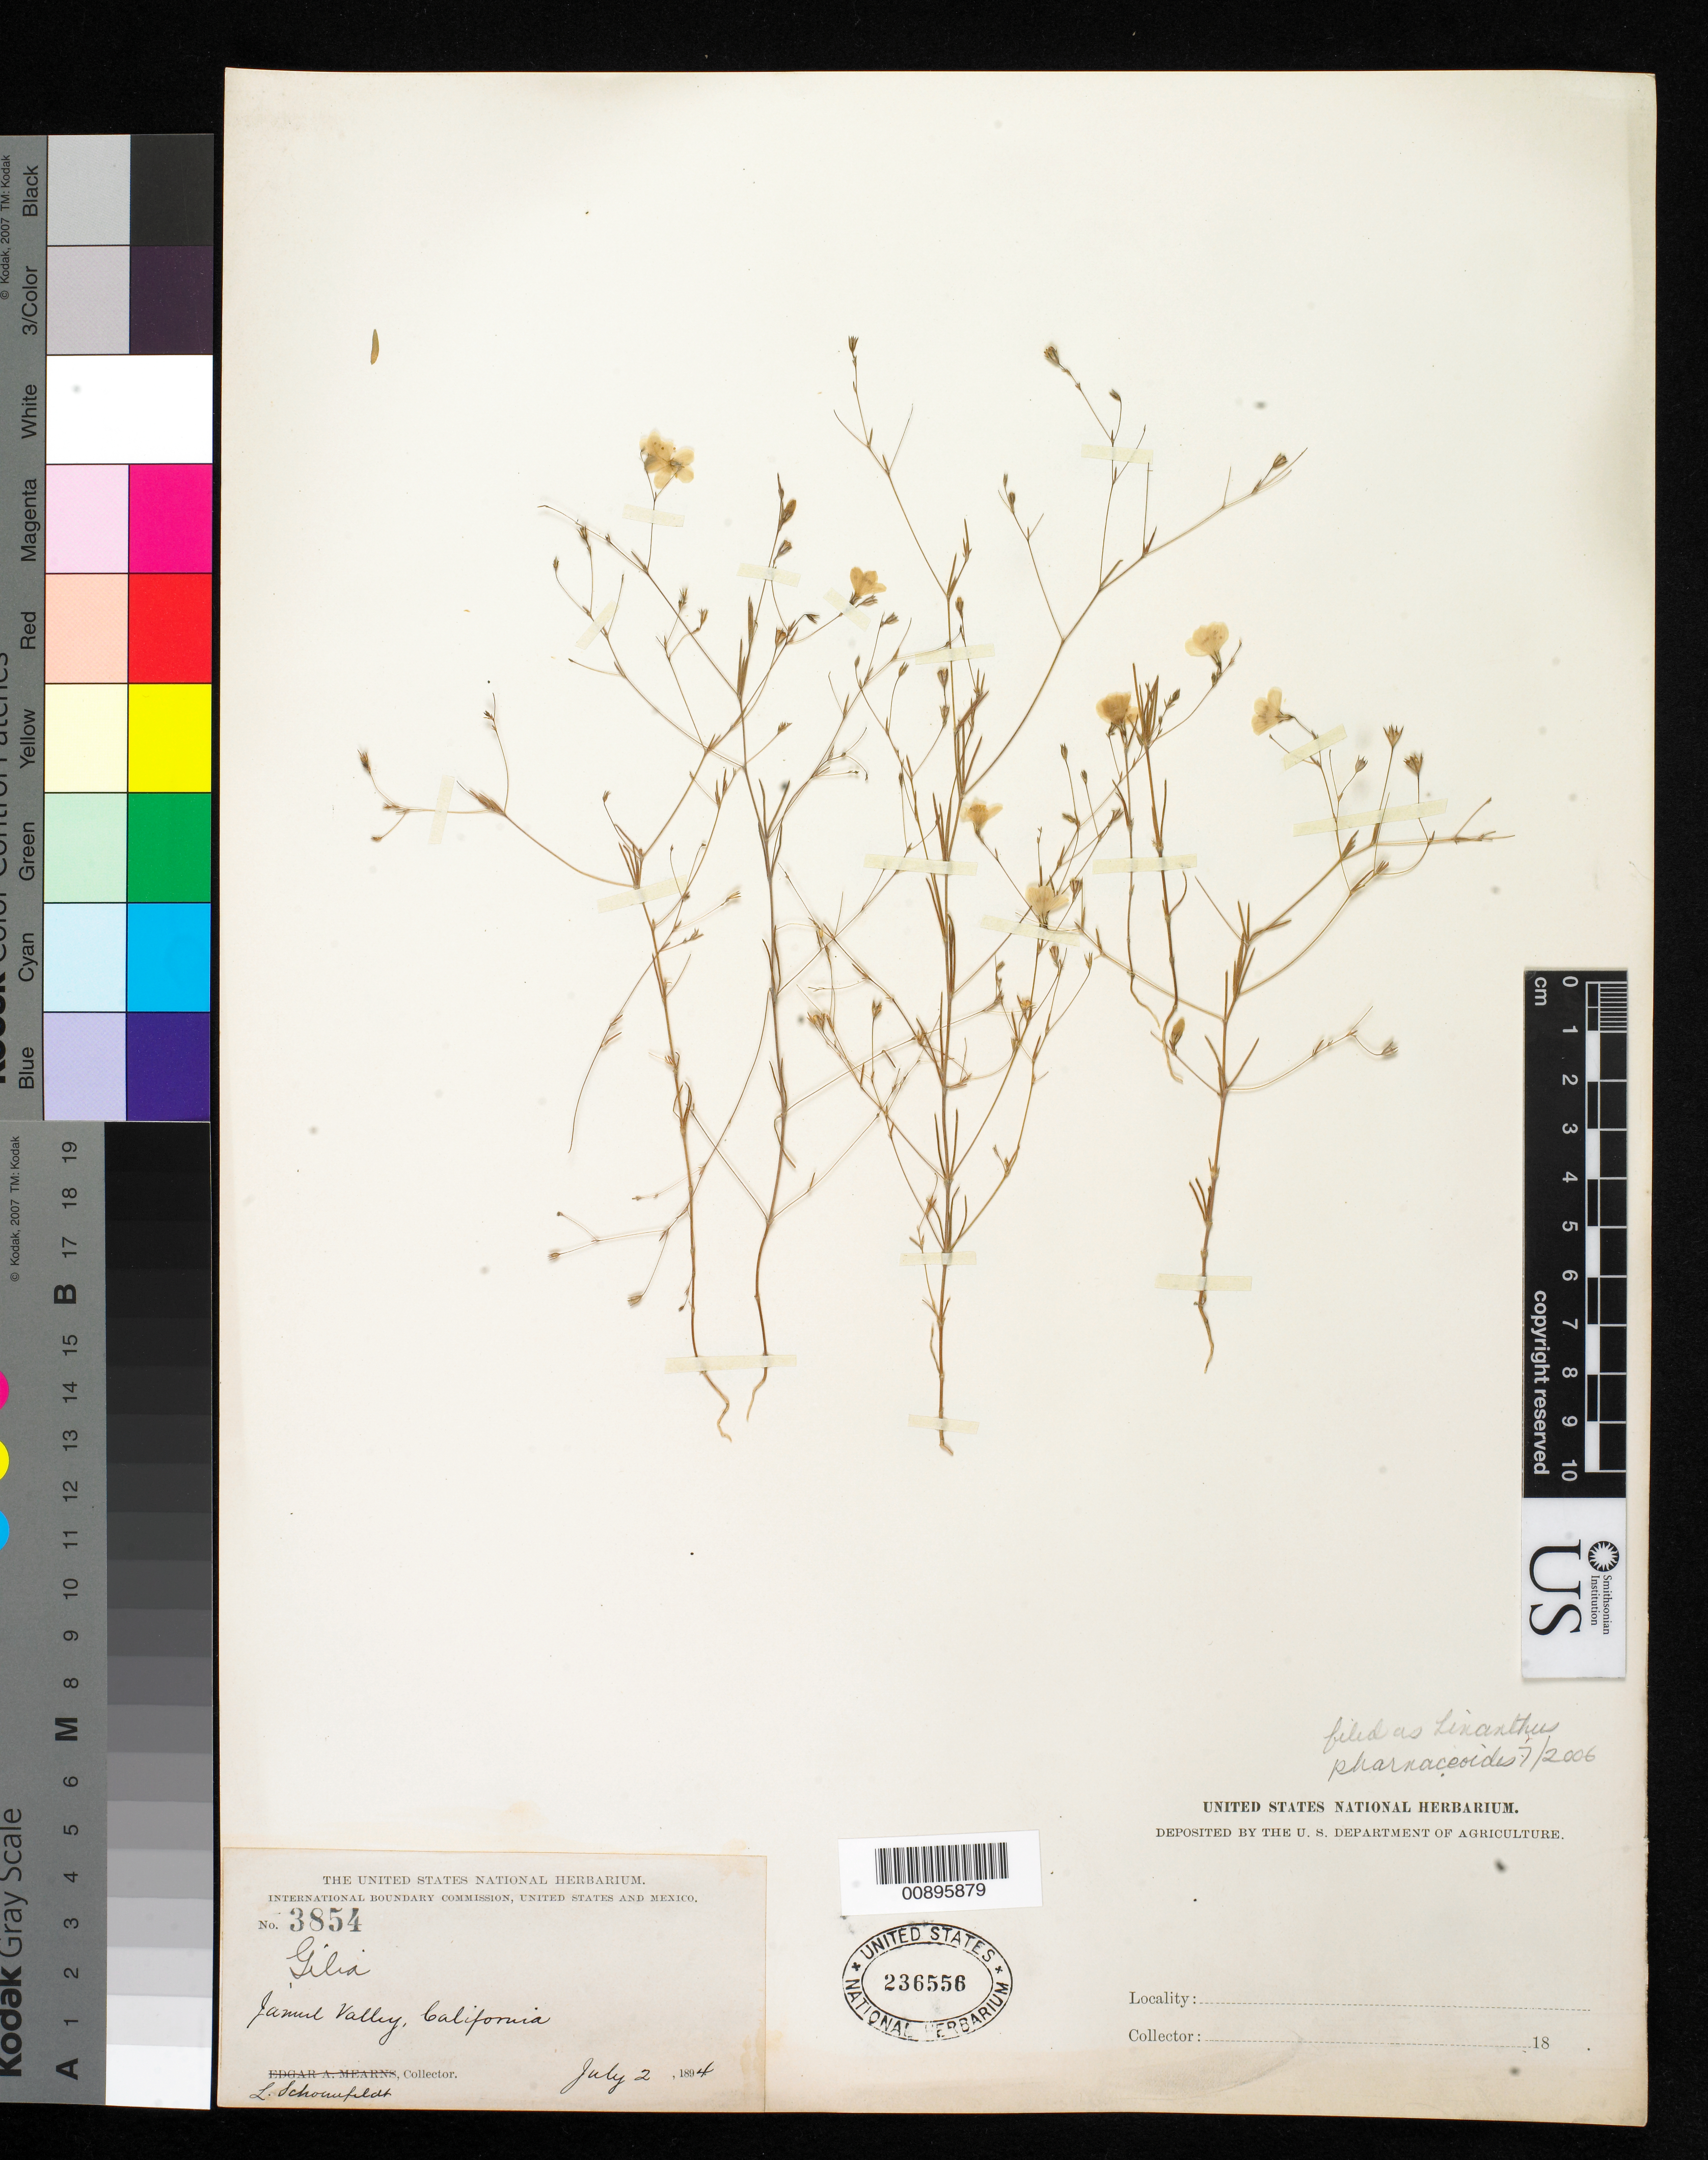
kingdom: Plantae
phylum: Tracheophyta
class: Magnoliopsida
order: Ericales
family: Polemoniaceae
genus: Leptosiphon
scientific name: Leptosiphon liniflorus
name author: (Benth.) J.M. Porter & L.A. Johnson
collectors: L. Schoenfeldt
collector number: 3854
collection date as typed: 02 Jul 1894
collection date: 1894-07-02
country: United States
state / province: California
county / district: San Diego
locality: Jamul Valley, California.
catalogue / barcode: US 236556